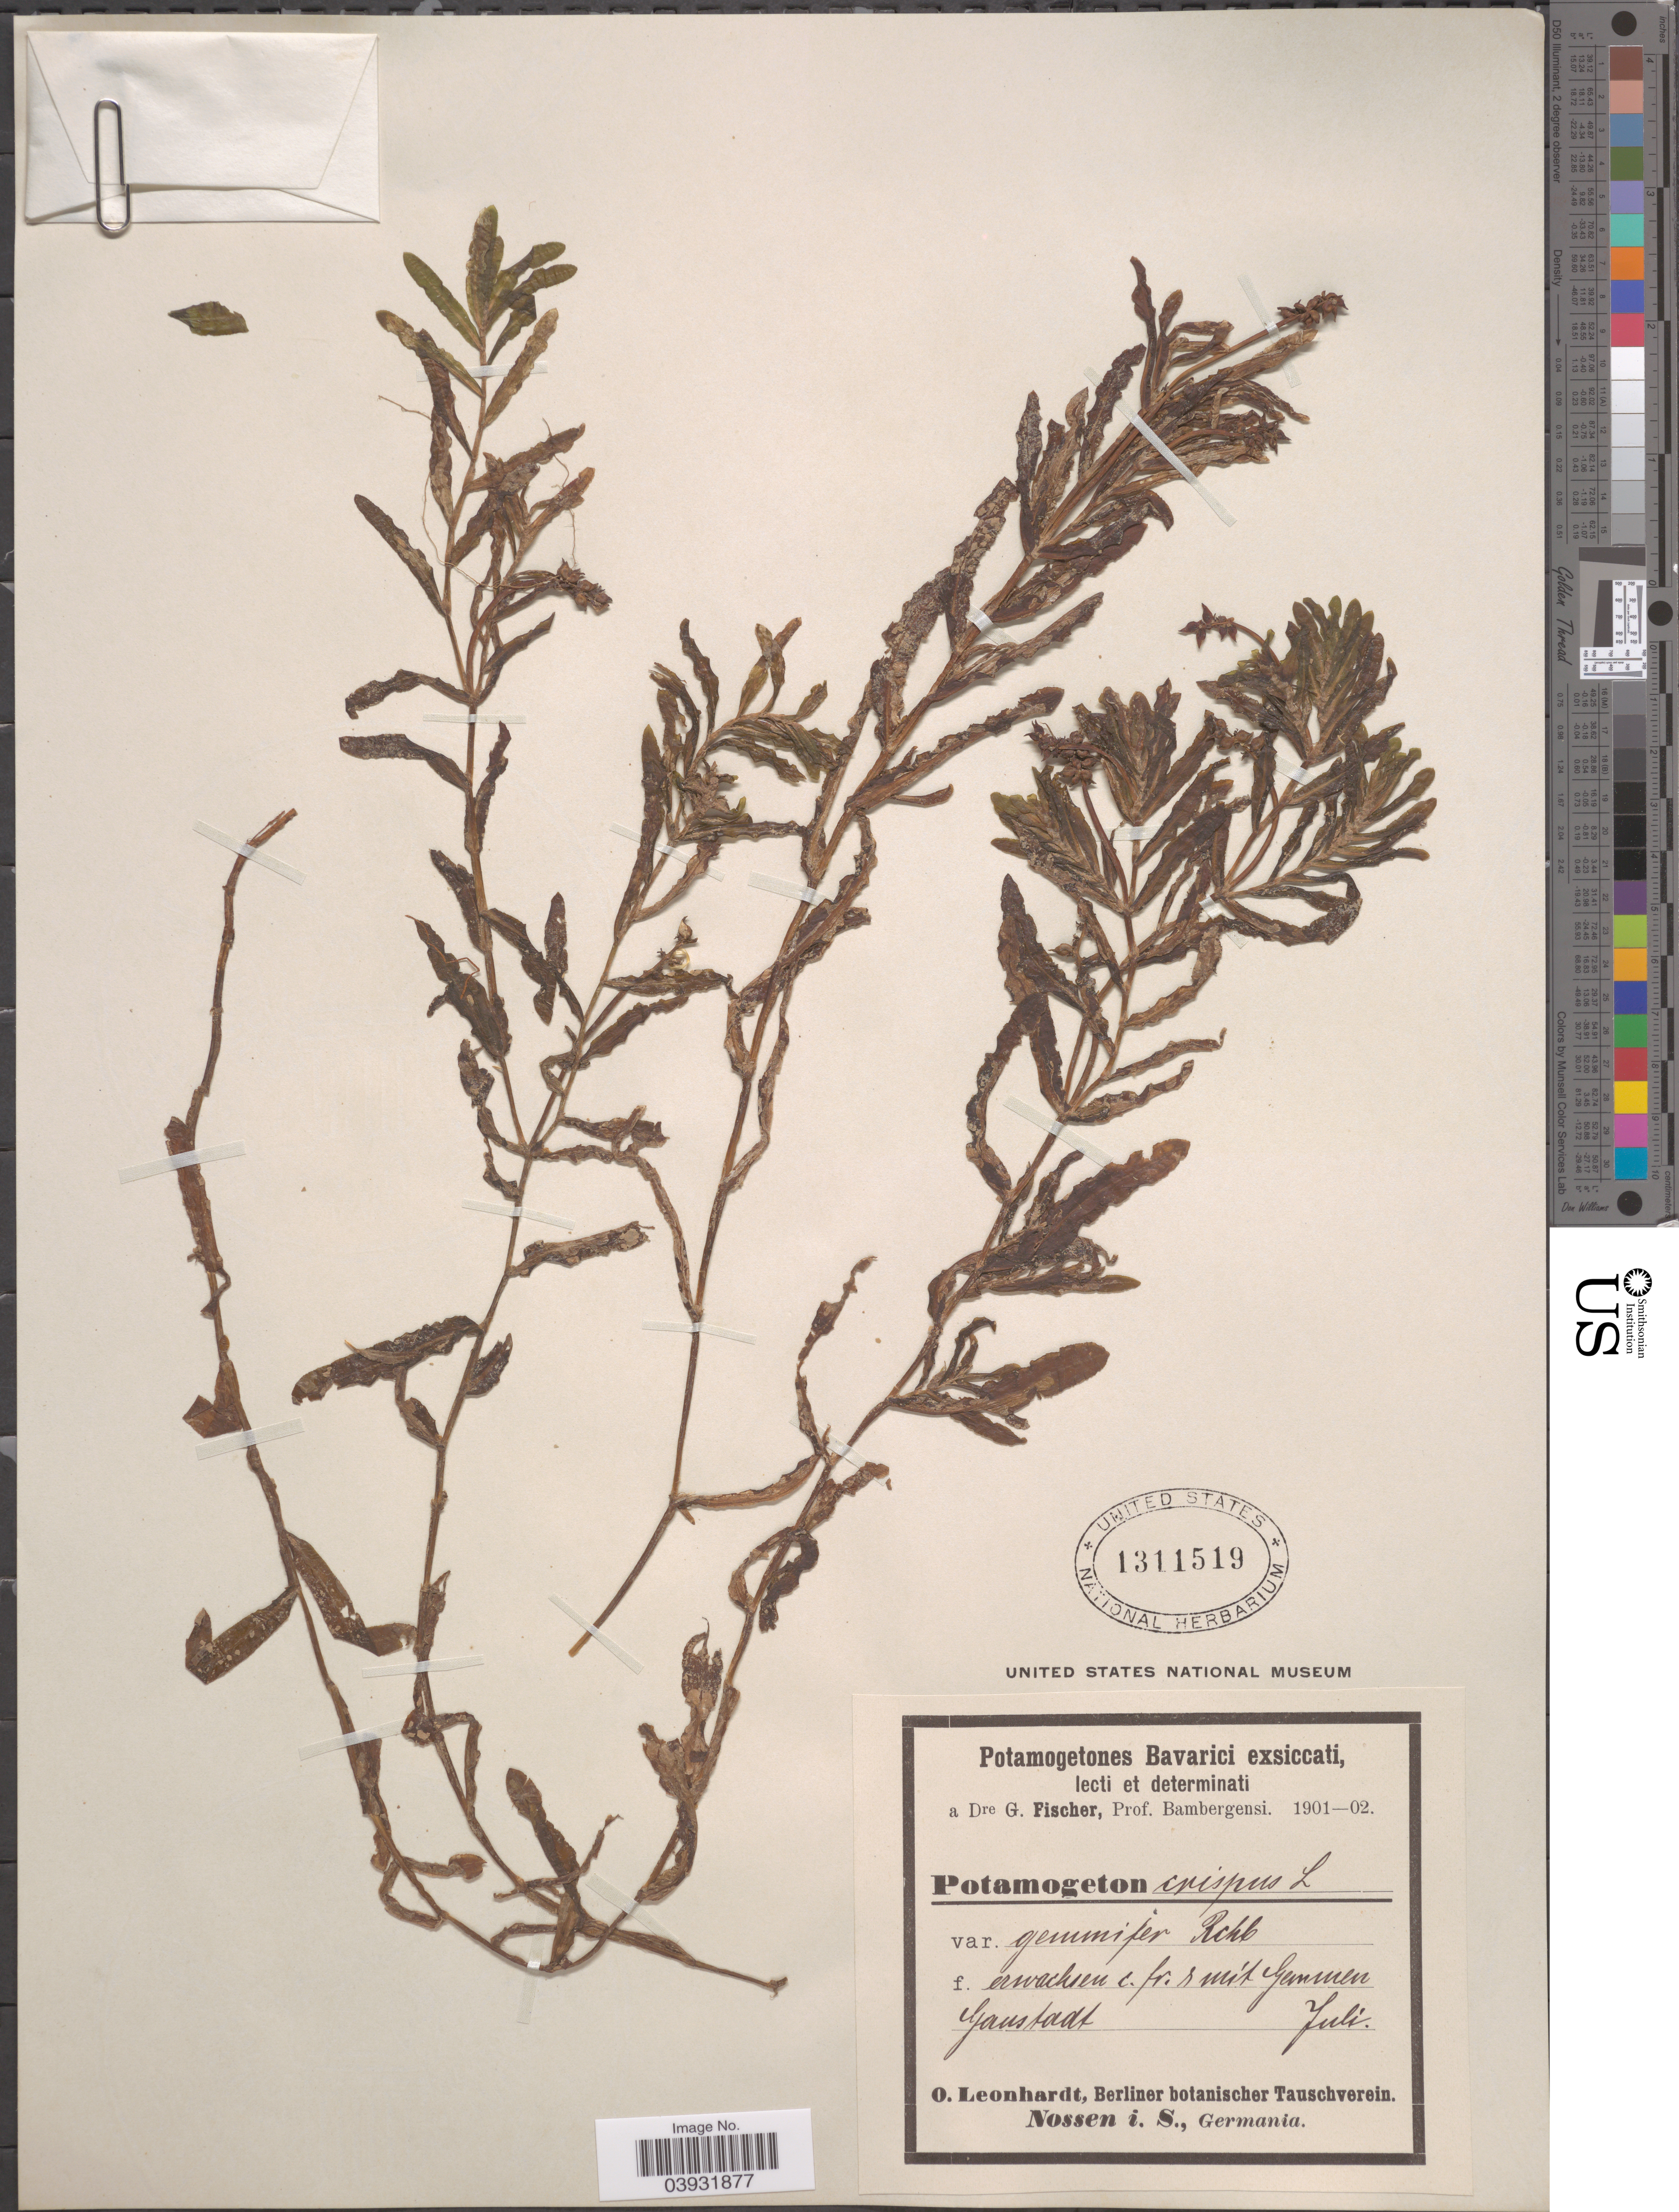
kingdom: Plantae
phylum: Tracheophyta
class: Liliopsida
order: Alismatales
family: Potamogetonaceae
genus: Potamogeton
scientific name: Potamogeton crispus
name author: L.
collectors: O. Leonhardt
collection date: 1901-07/1902-07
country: Germany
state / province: Bayern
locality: Gemmen Gaustadt.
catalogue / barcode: US 1311519